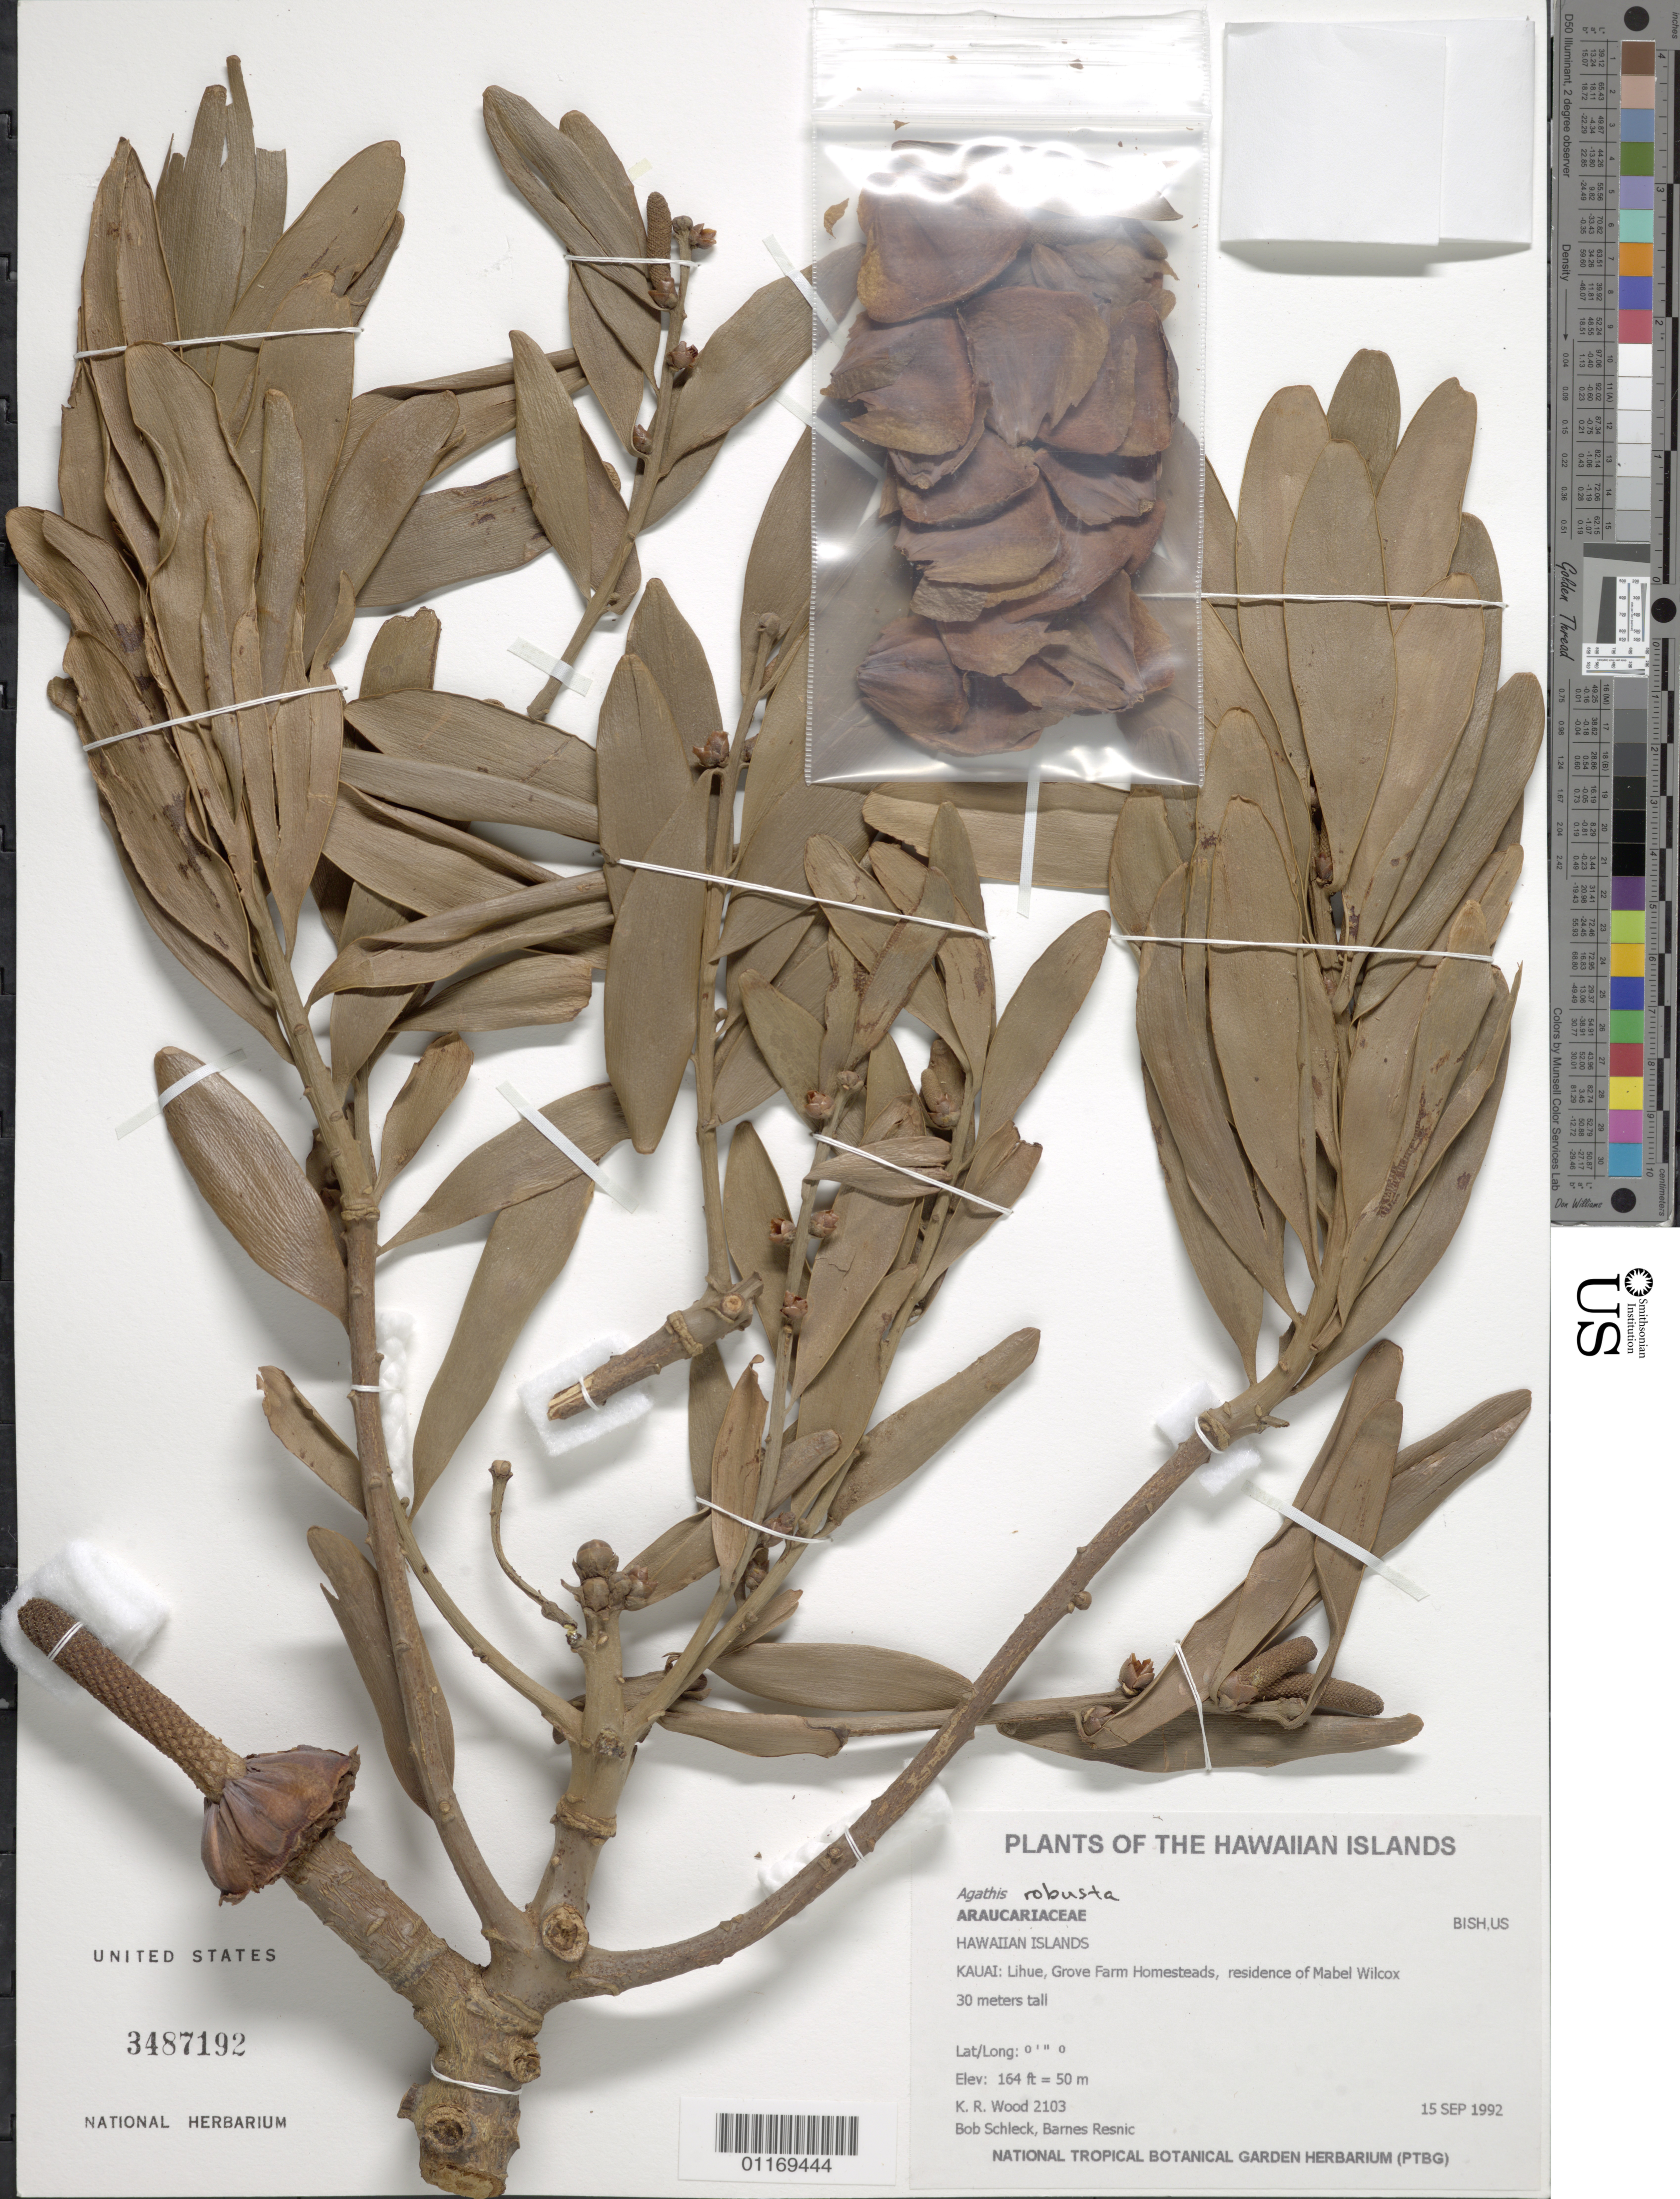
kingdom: Plantae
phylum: Tracheophyta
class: Liliopsida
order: Poales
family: Poaceae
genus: Panicum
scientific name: Panicum niihauense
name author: H. St. John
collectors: K. R. Wood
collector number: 2175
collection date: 1992-07-15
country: United States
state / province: Hawaii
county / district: Kaui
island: Kaua'i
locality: Polihale, near Queen's Pond.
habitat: Dunes.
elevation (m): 12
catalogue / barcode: US 3658322